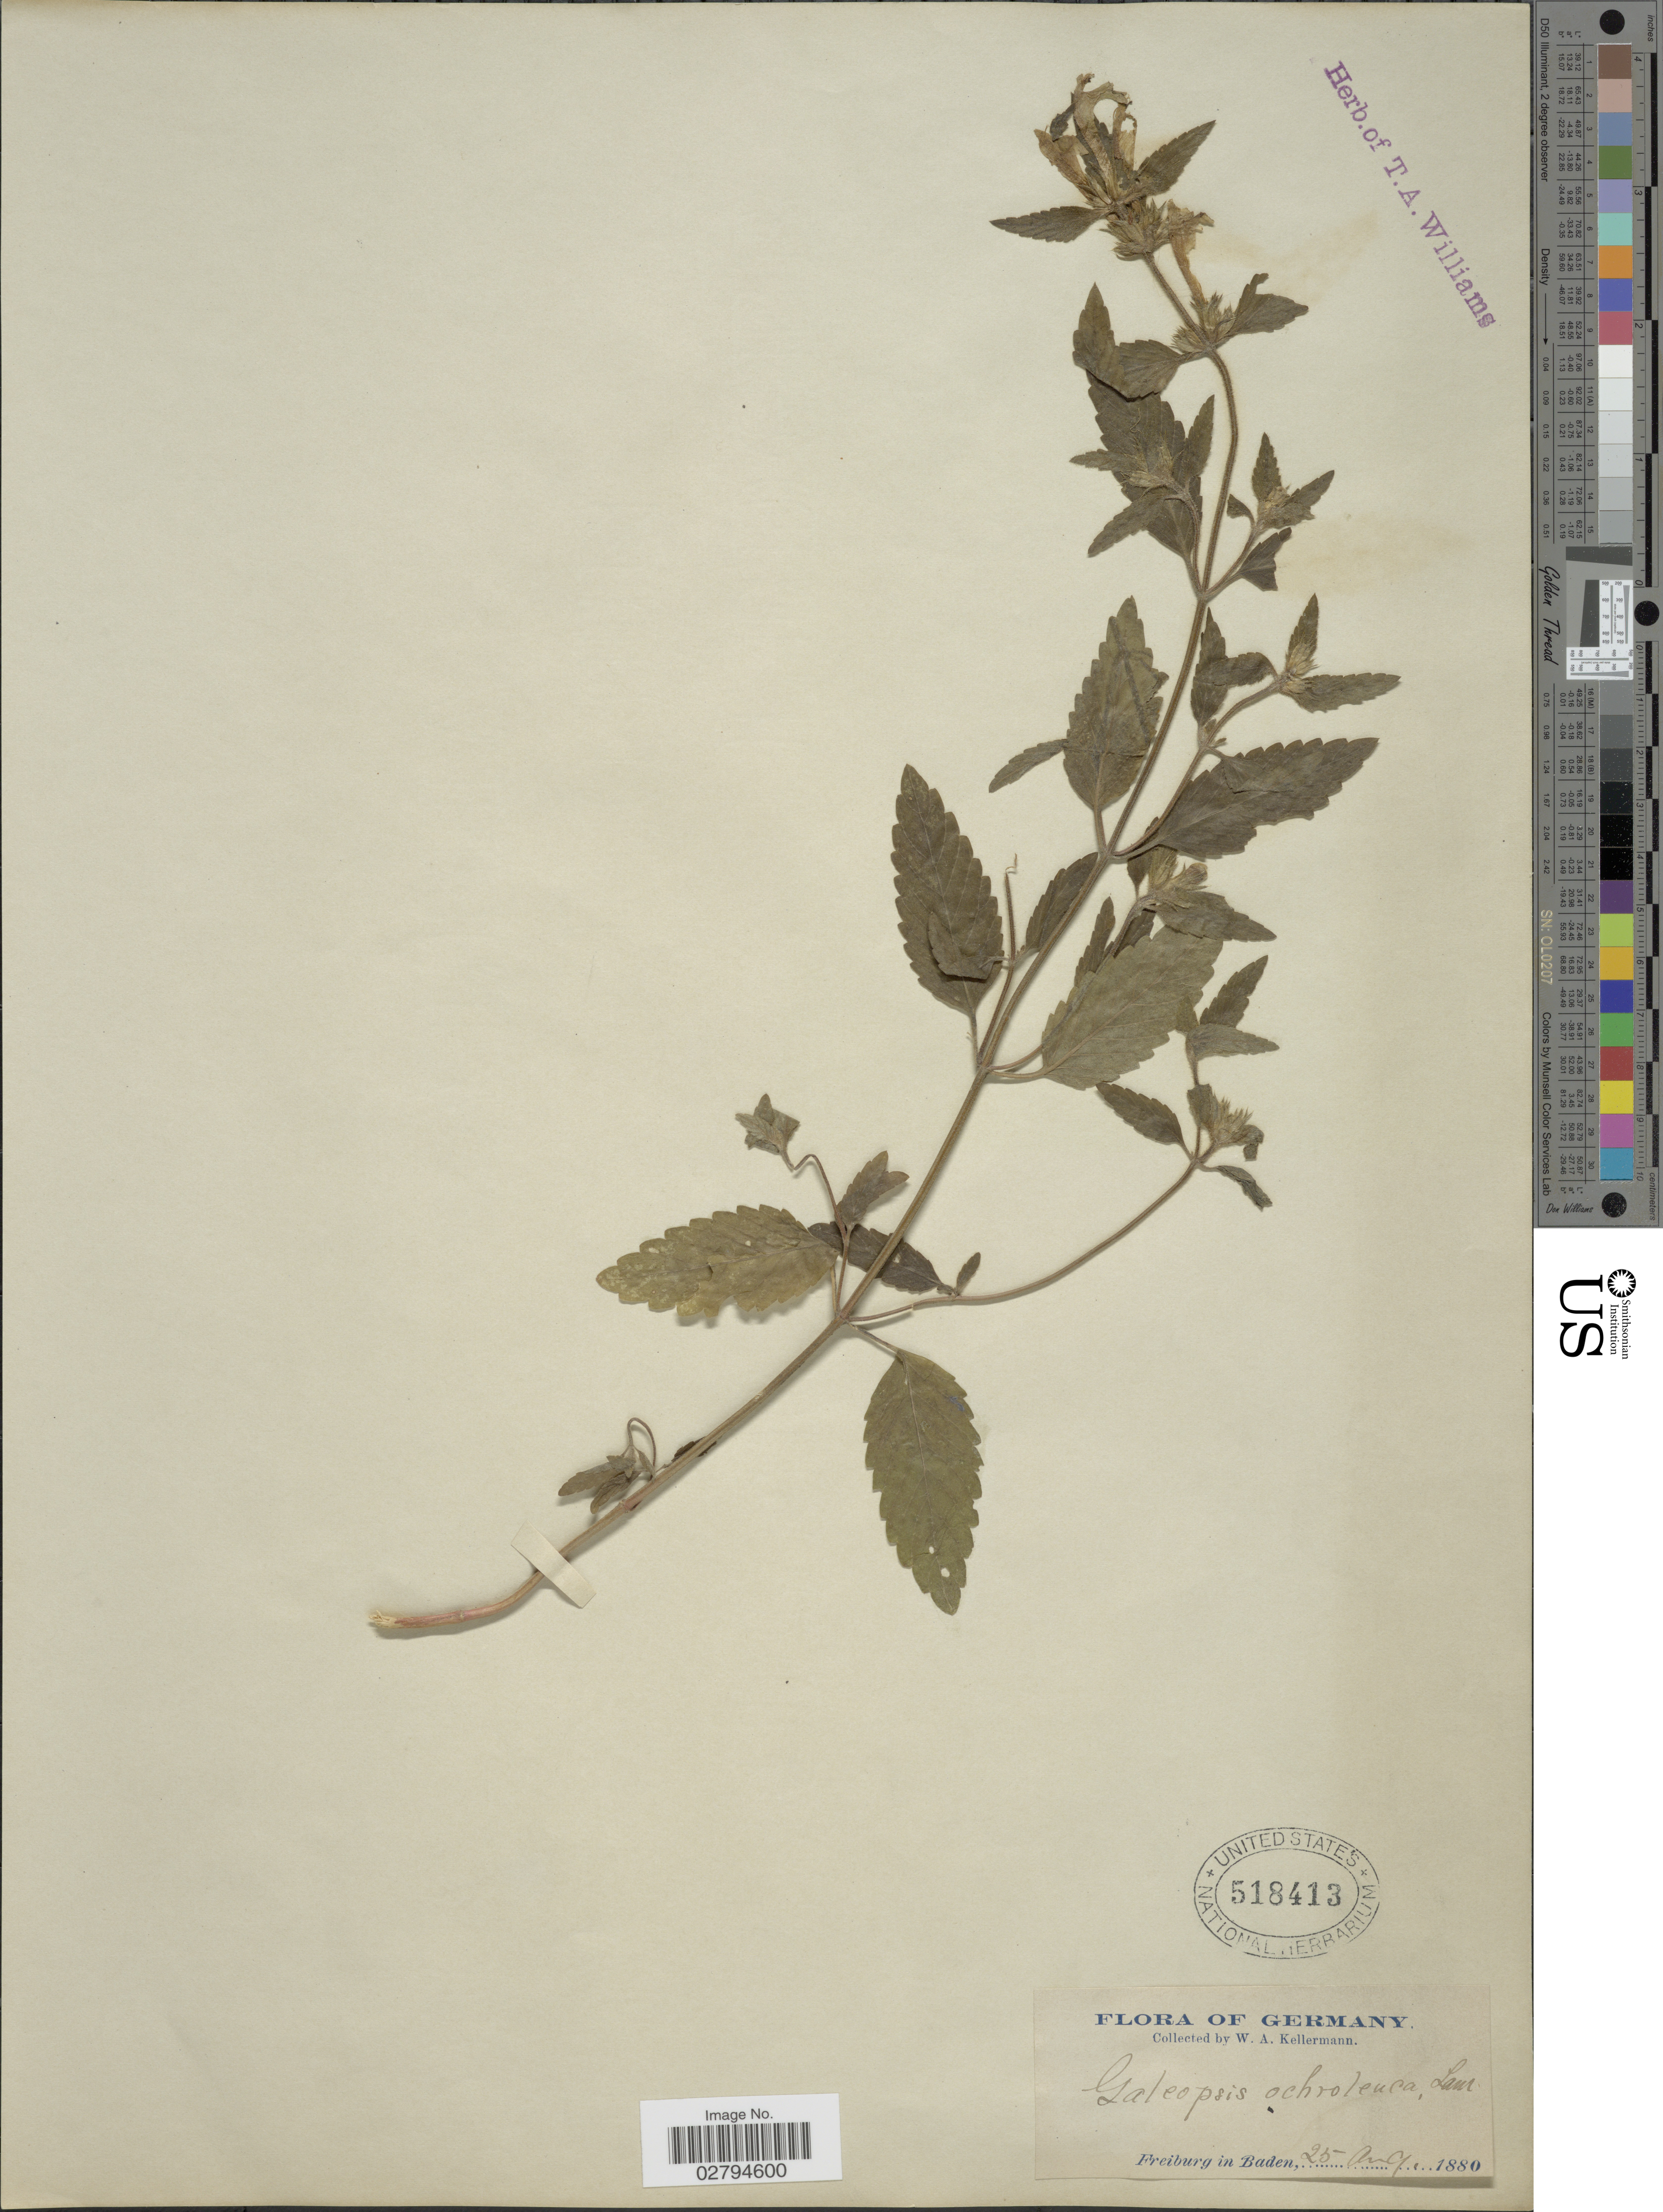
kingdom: Plantae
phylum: Tracheophyta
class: Magnoliopsida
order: Lamiales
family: Lamiaceae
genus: Galeopsis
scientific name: Galeopsis ochroleuca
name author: Lam.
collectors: W. Kellerman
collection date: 1880-08-25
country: Germany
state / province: Baden-Württemberg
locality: Freiburg in Baden.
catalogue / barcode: US 518413